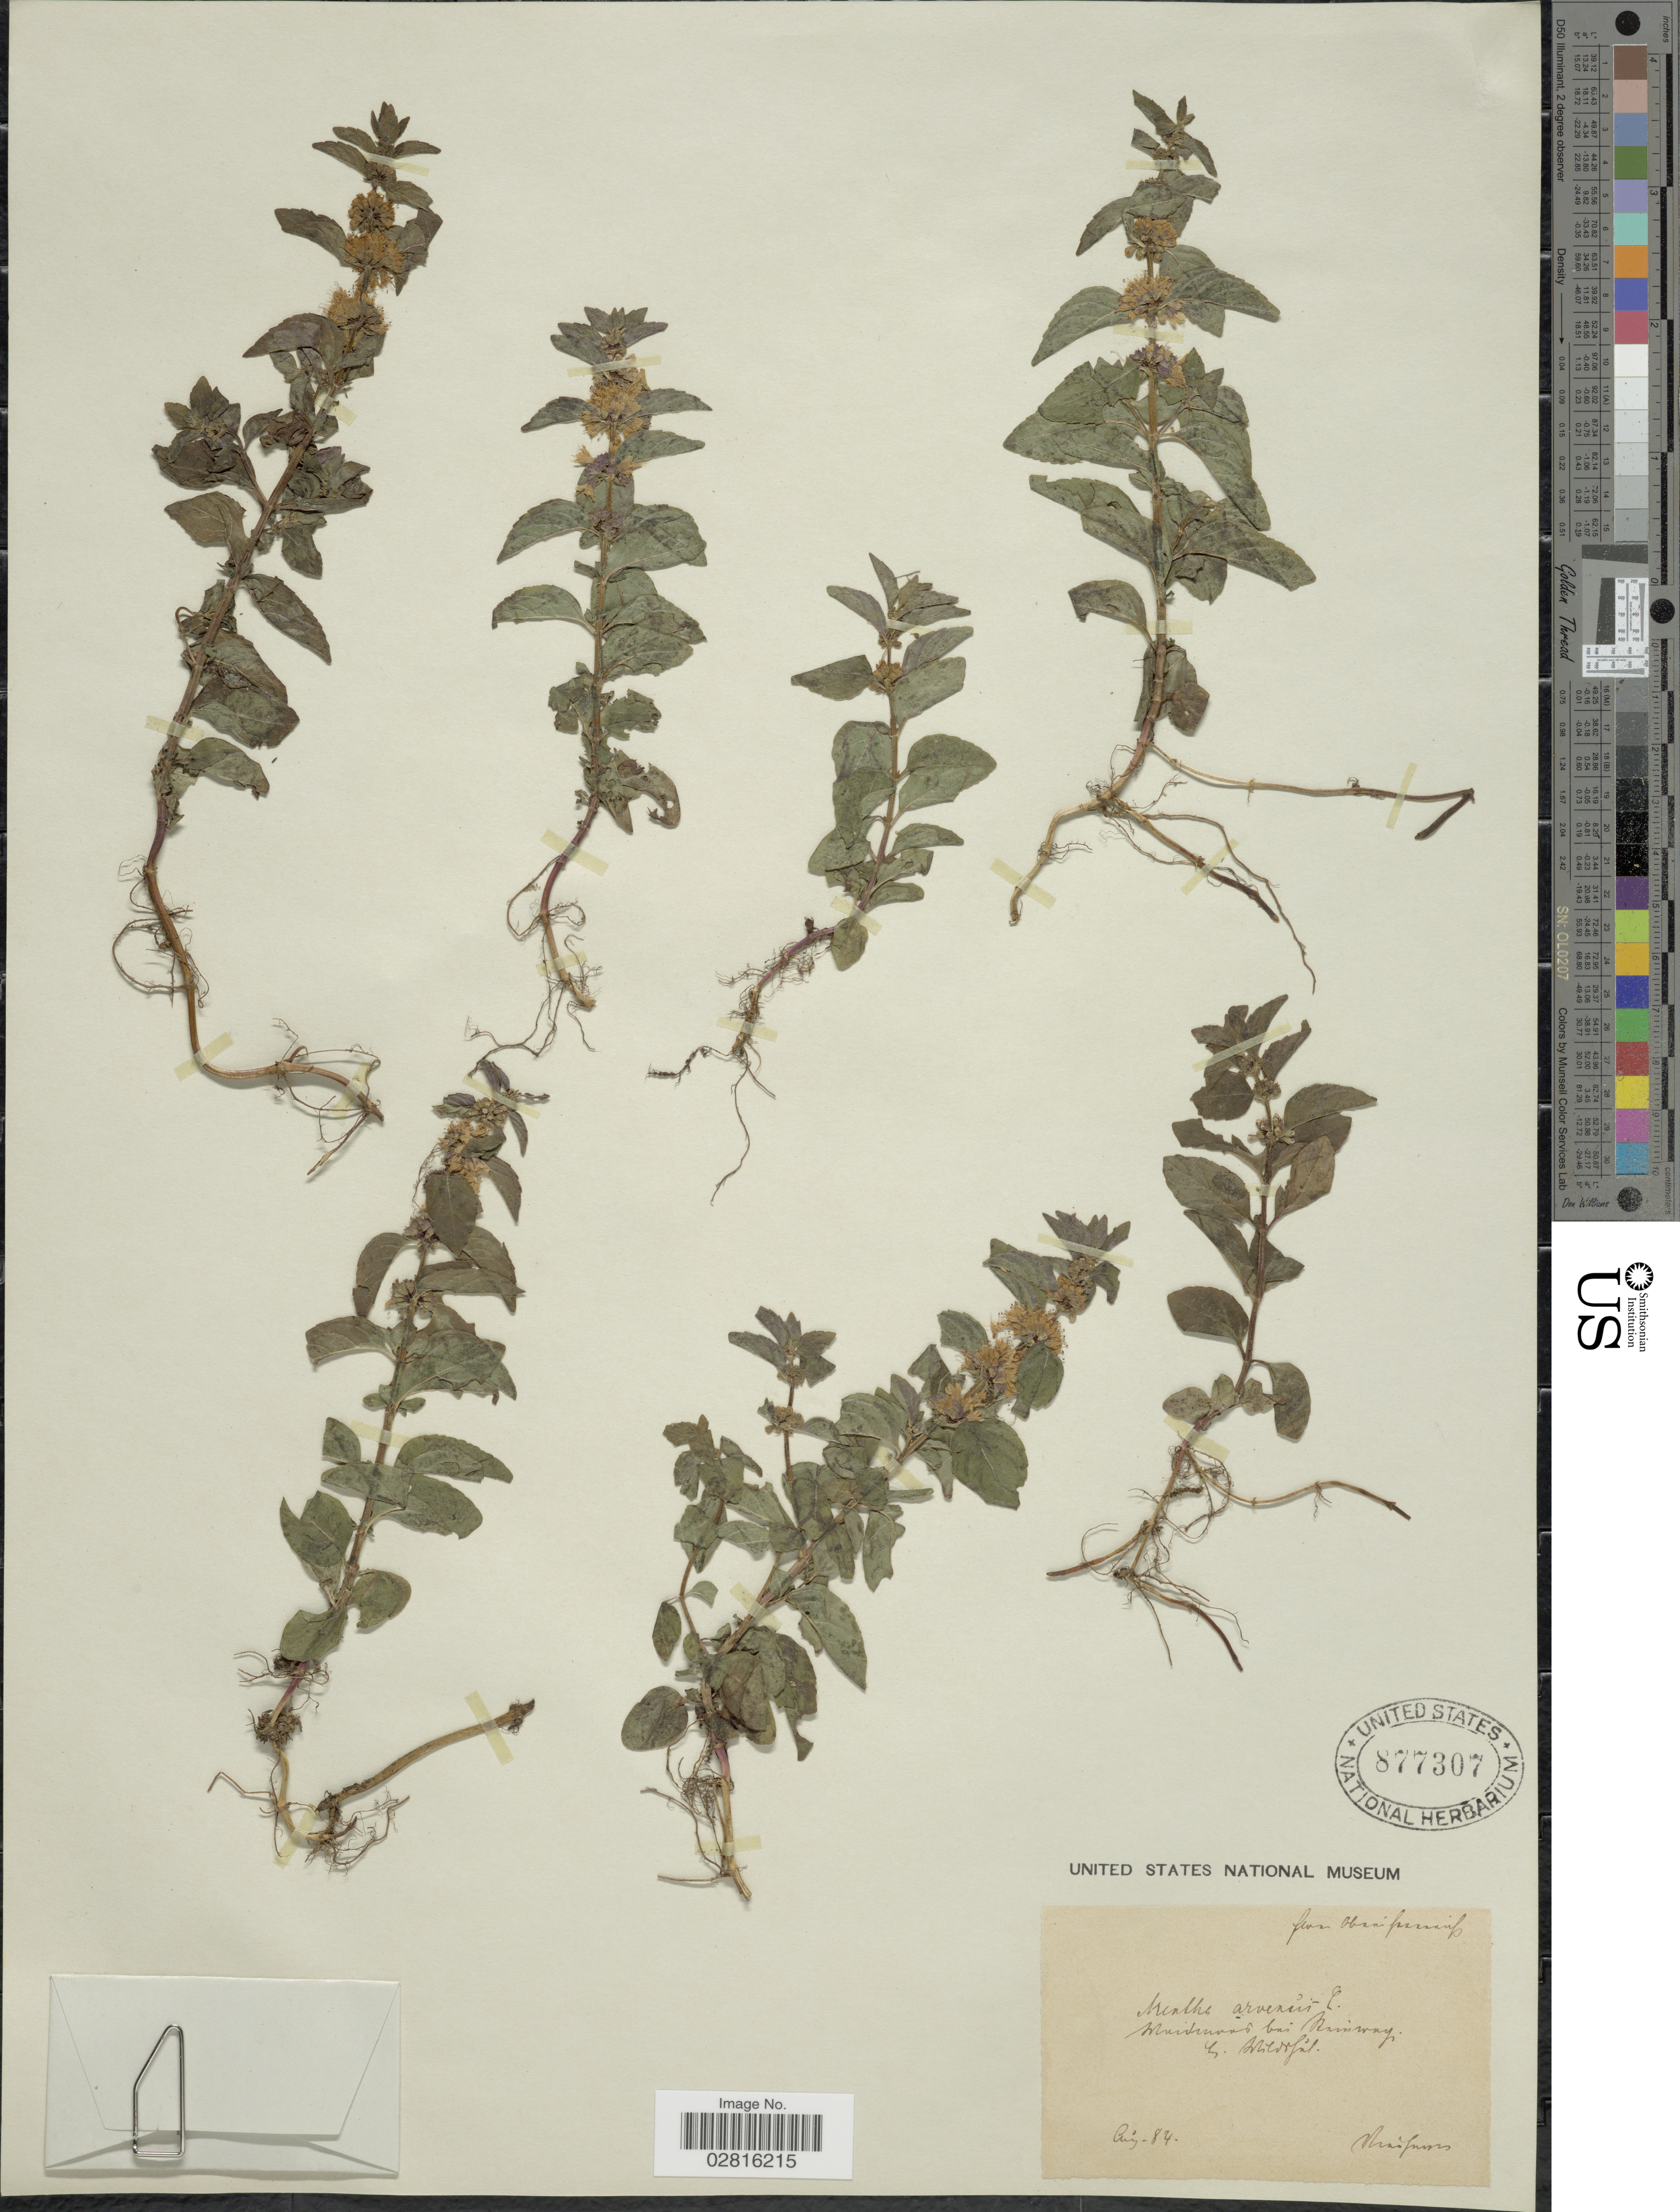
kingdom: Plantae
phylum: Tracheophyta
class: Magnoliopsida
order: Lamiales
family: Lamiaceae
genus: Mentha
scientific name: Mentha arvensis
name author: L.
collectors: F. Vierhapper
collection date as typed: Transcribed d/m/y: /8/84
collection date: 1884-08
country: Austria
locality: Flora Oberösterreich. Waidmoos bei Steinwag, Bez. Wildshut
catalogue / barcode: US 877307